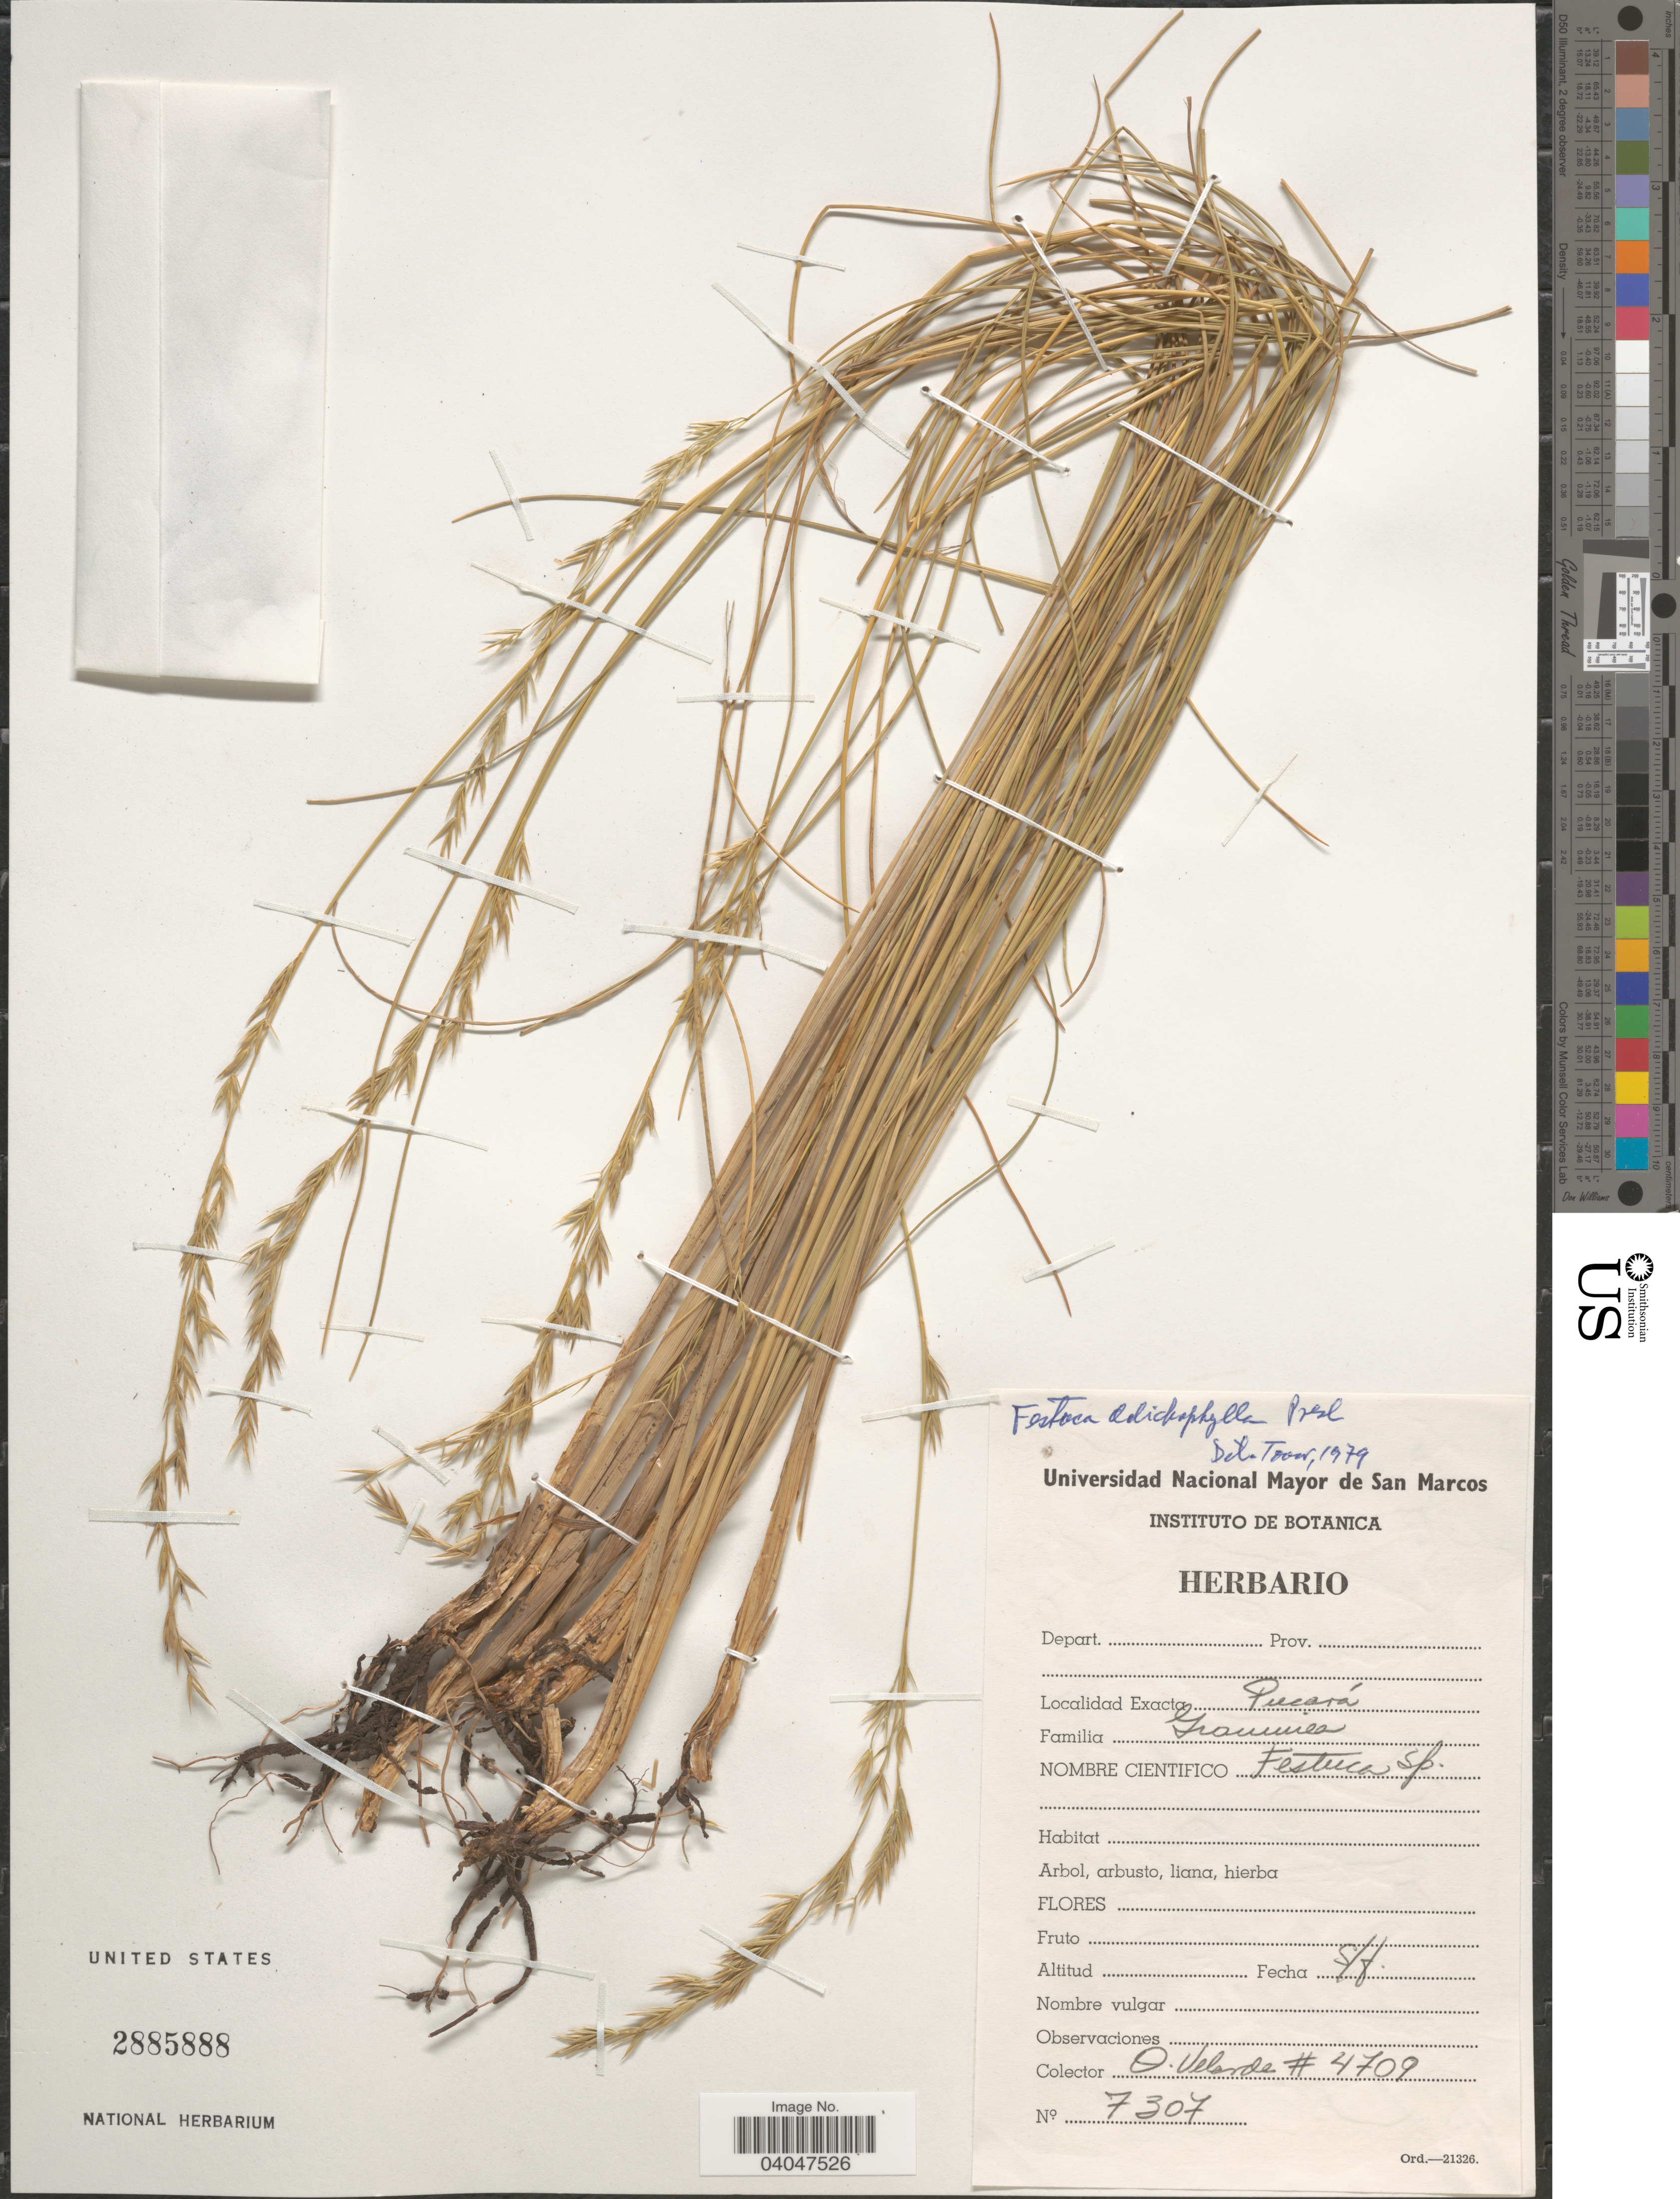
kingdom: Plantae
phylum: Tracheophyta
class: Liliopsida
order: Poales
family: Poaceae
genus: Festuca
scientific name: Festuca dolichophylla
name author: J. Presl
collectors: O. Velarde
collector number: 4709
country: Peru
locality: Pucará.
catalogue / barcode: US 2885888